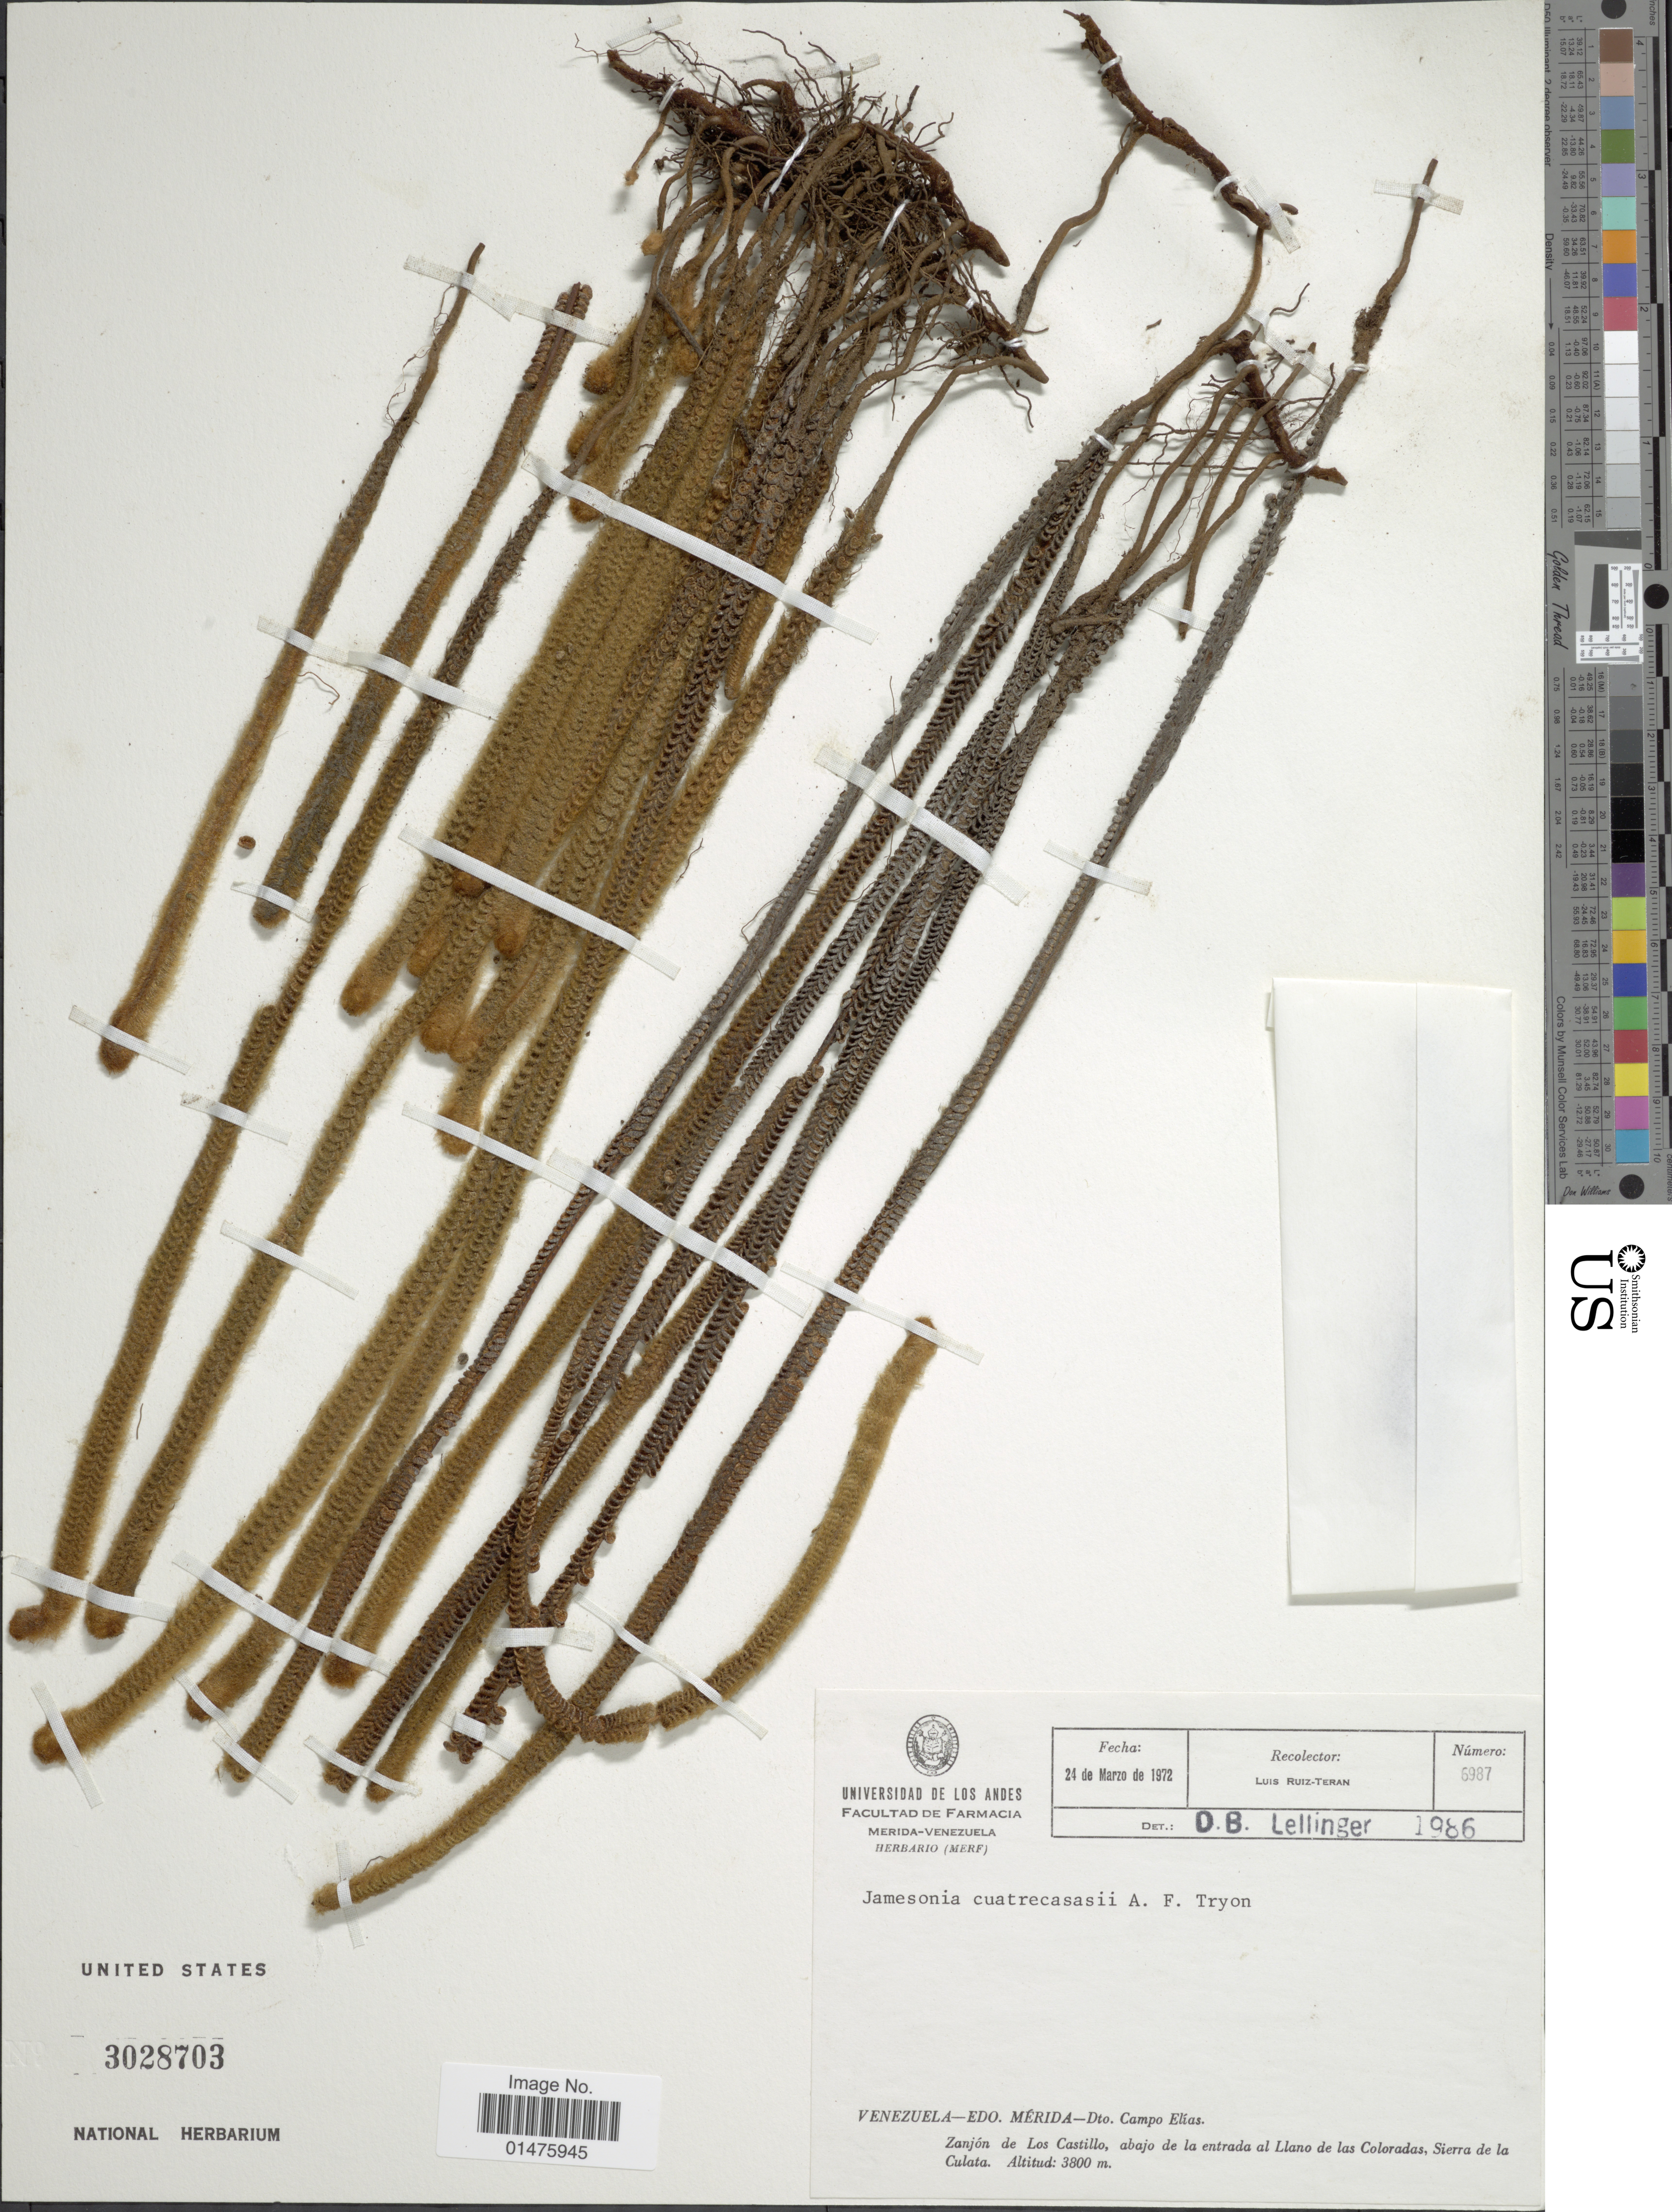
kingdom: Plantae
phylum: Tracheophyta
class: Polypodiopsida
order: Polypodiales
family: Pteridaceae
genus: Jamesonia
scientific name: Jamesonia cuatrecasasii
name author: A.F. Tryon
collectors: L. Teran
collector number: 6987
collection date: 1972-03-24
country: Venezuela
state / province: Mérida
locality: Dto Campo Elias. Zanjón de Los Castillo, abajo de la entrada al Llano de las Colorados, Sierra de la Culata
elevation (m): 3800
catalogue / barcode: US 3028703